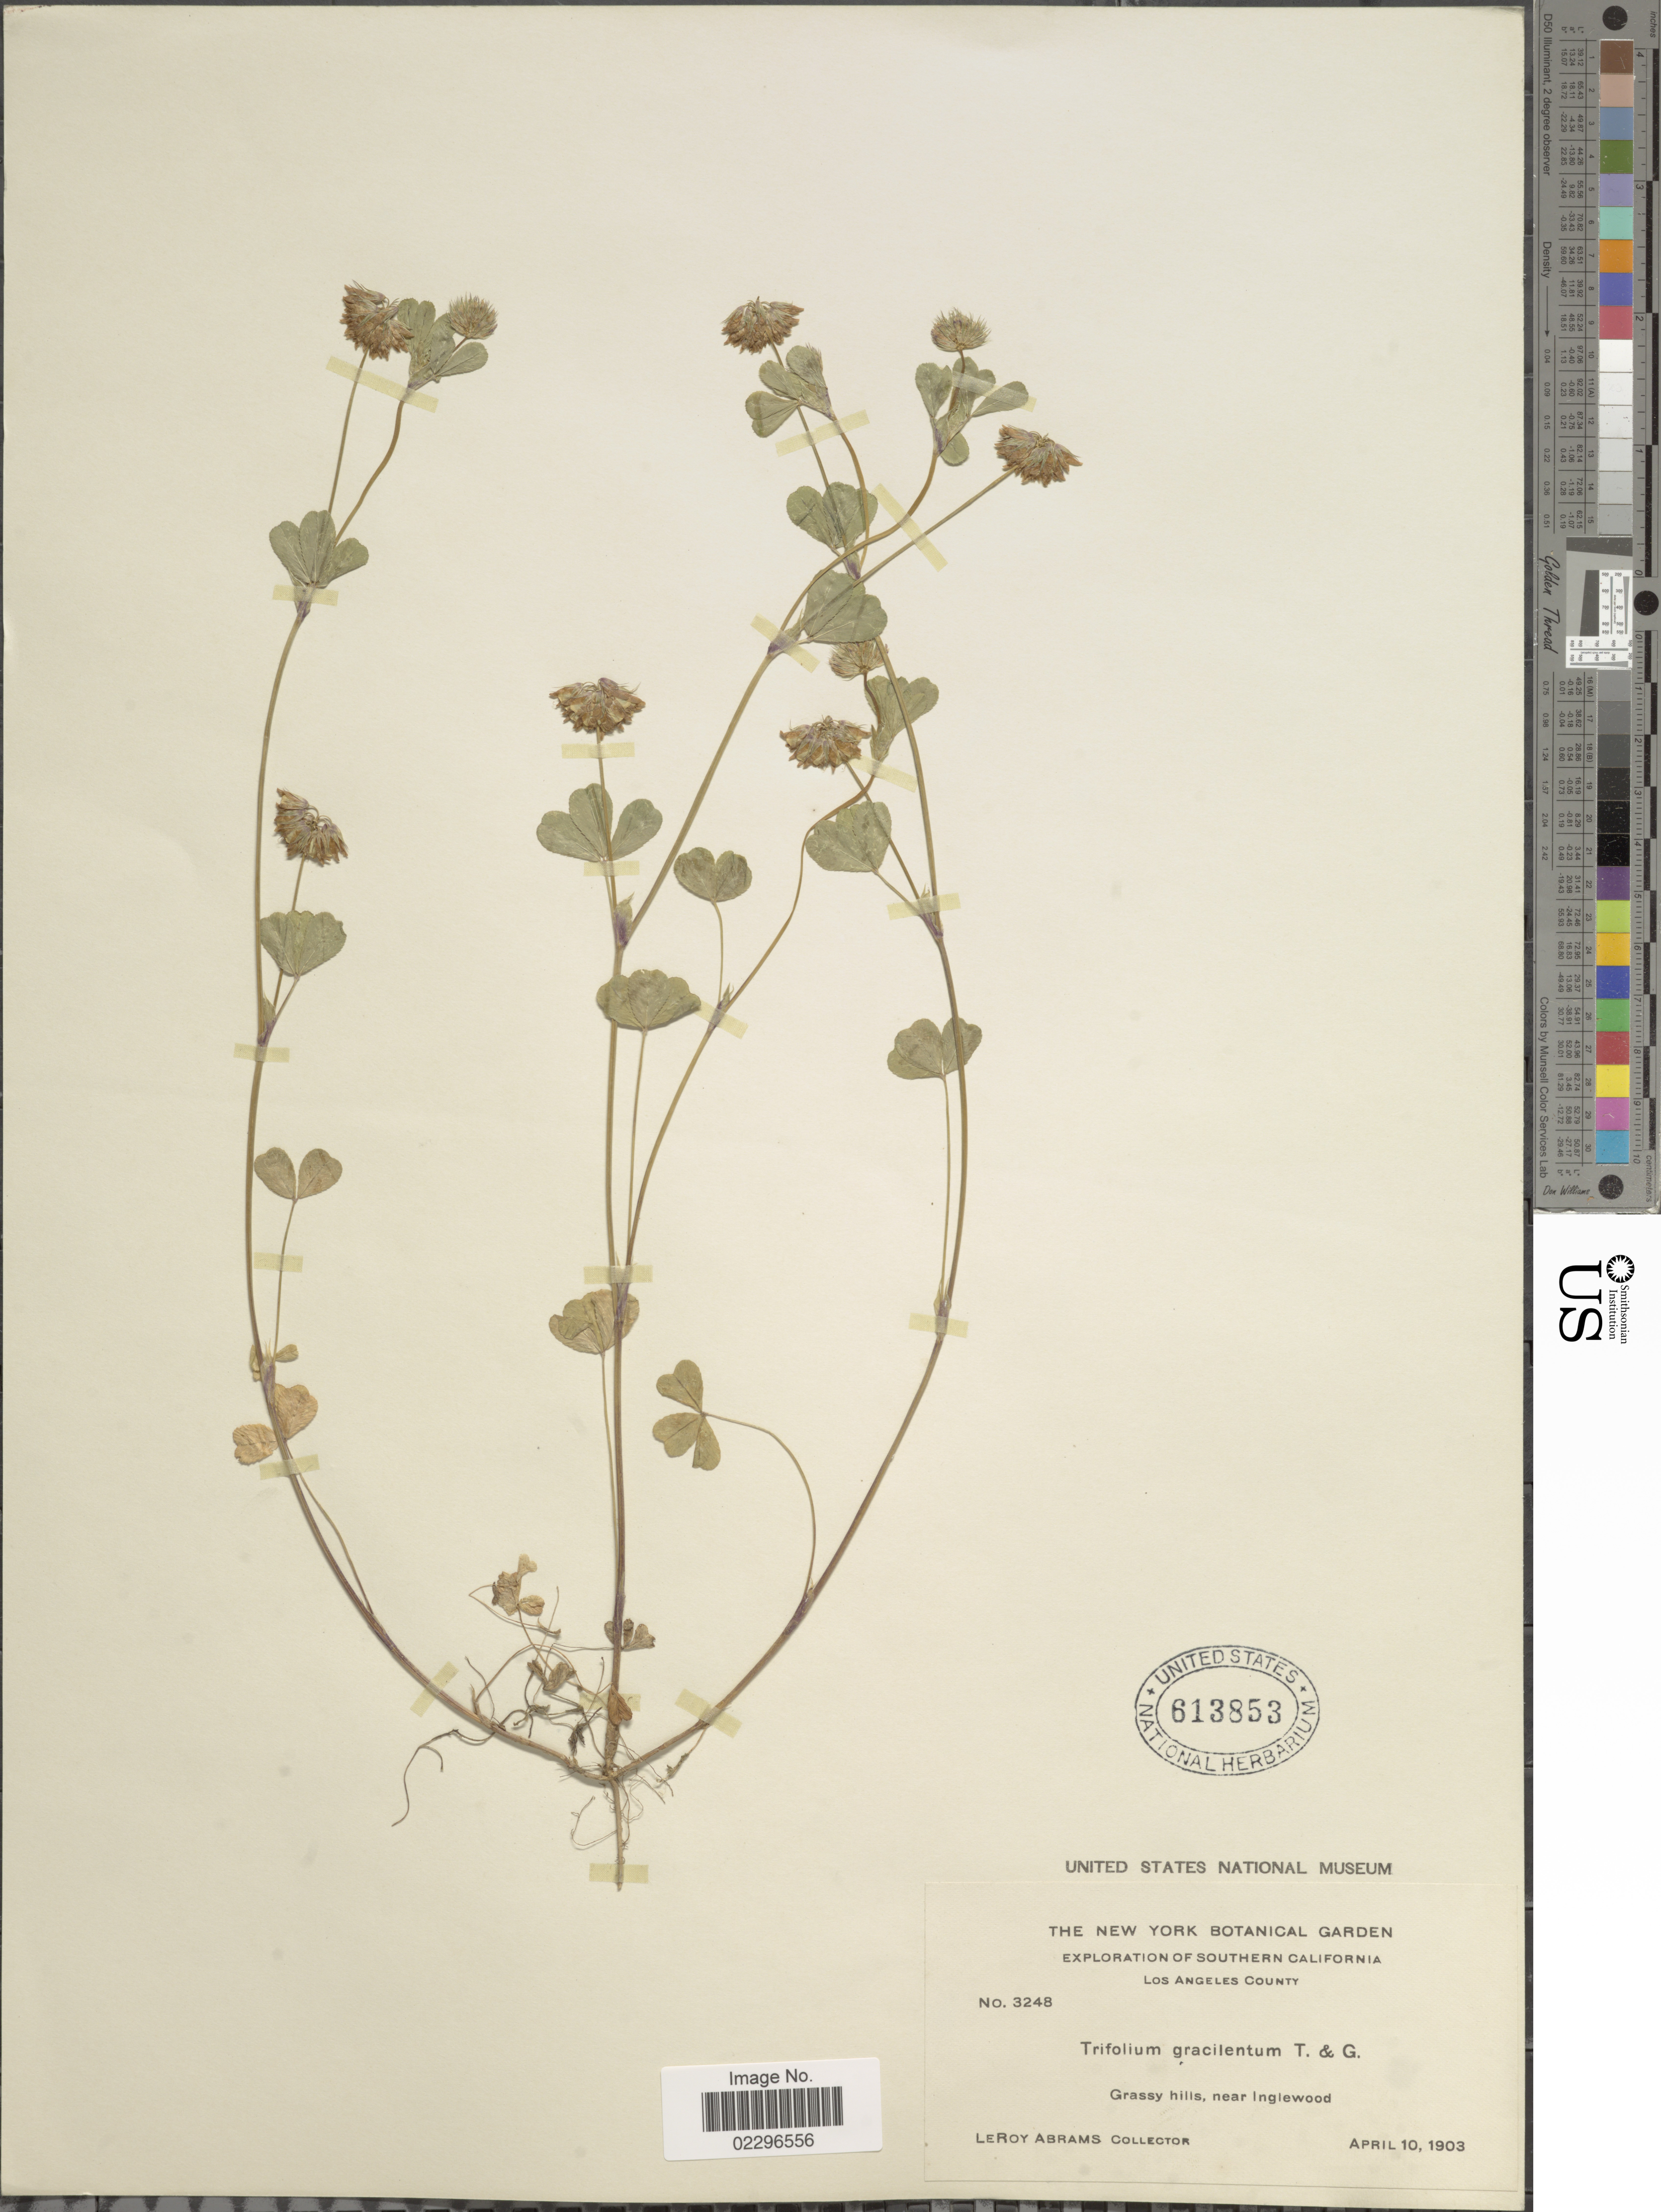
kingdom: Plantae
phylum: Tracheophyta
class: Magnoliopsida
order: Fabales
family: Fabaceae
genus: Trifolium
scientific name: Trifolium gracilentum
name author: Torr. & A. Gray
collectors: L. Abrams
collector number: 3248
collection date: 1903-04-10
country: United States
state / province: California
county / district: Los Angeles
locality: Southern California, Los Angeles County, Grassy hills, near Inglewood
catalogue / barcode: US 613853